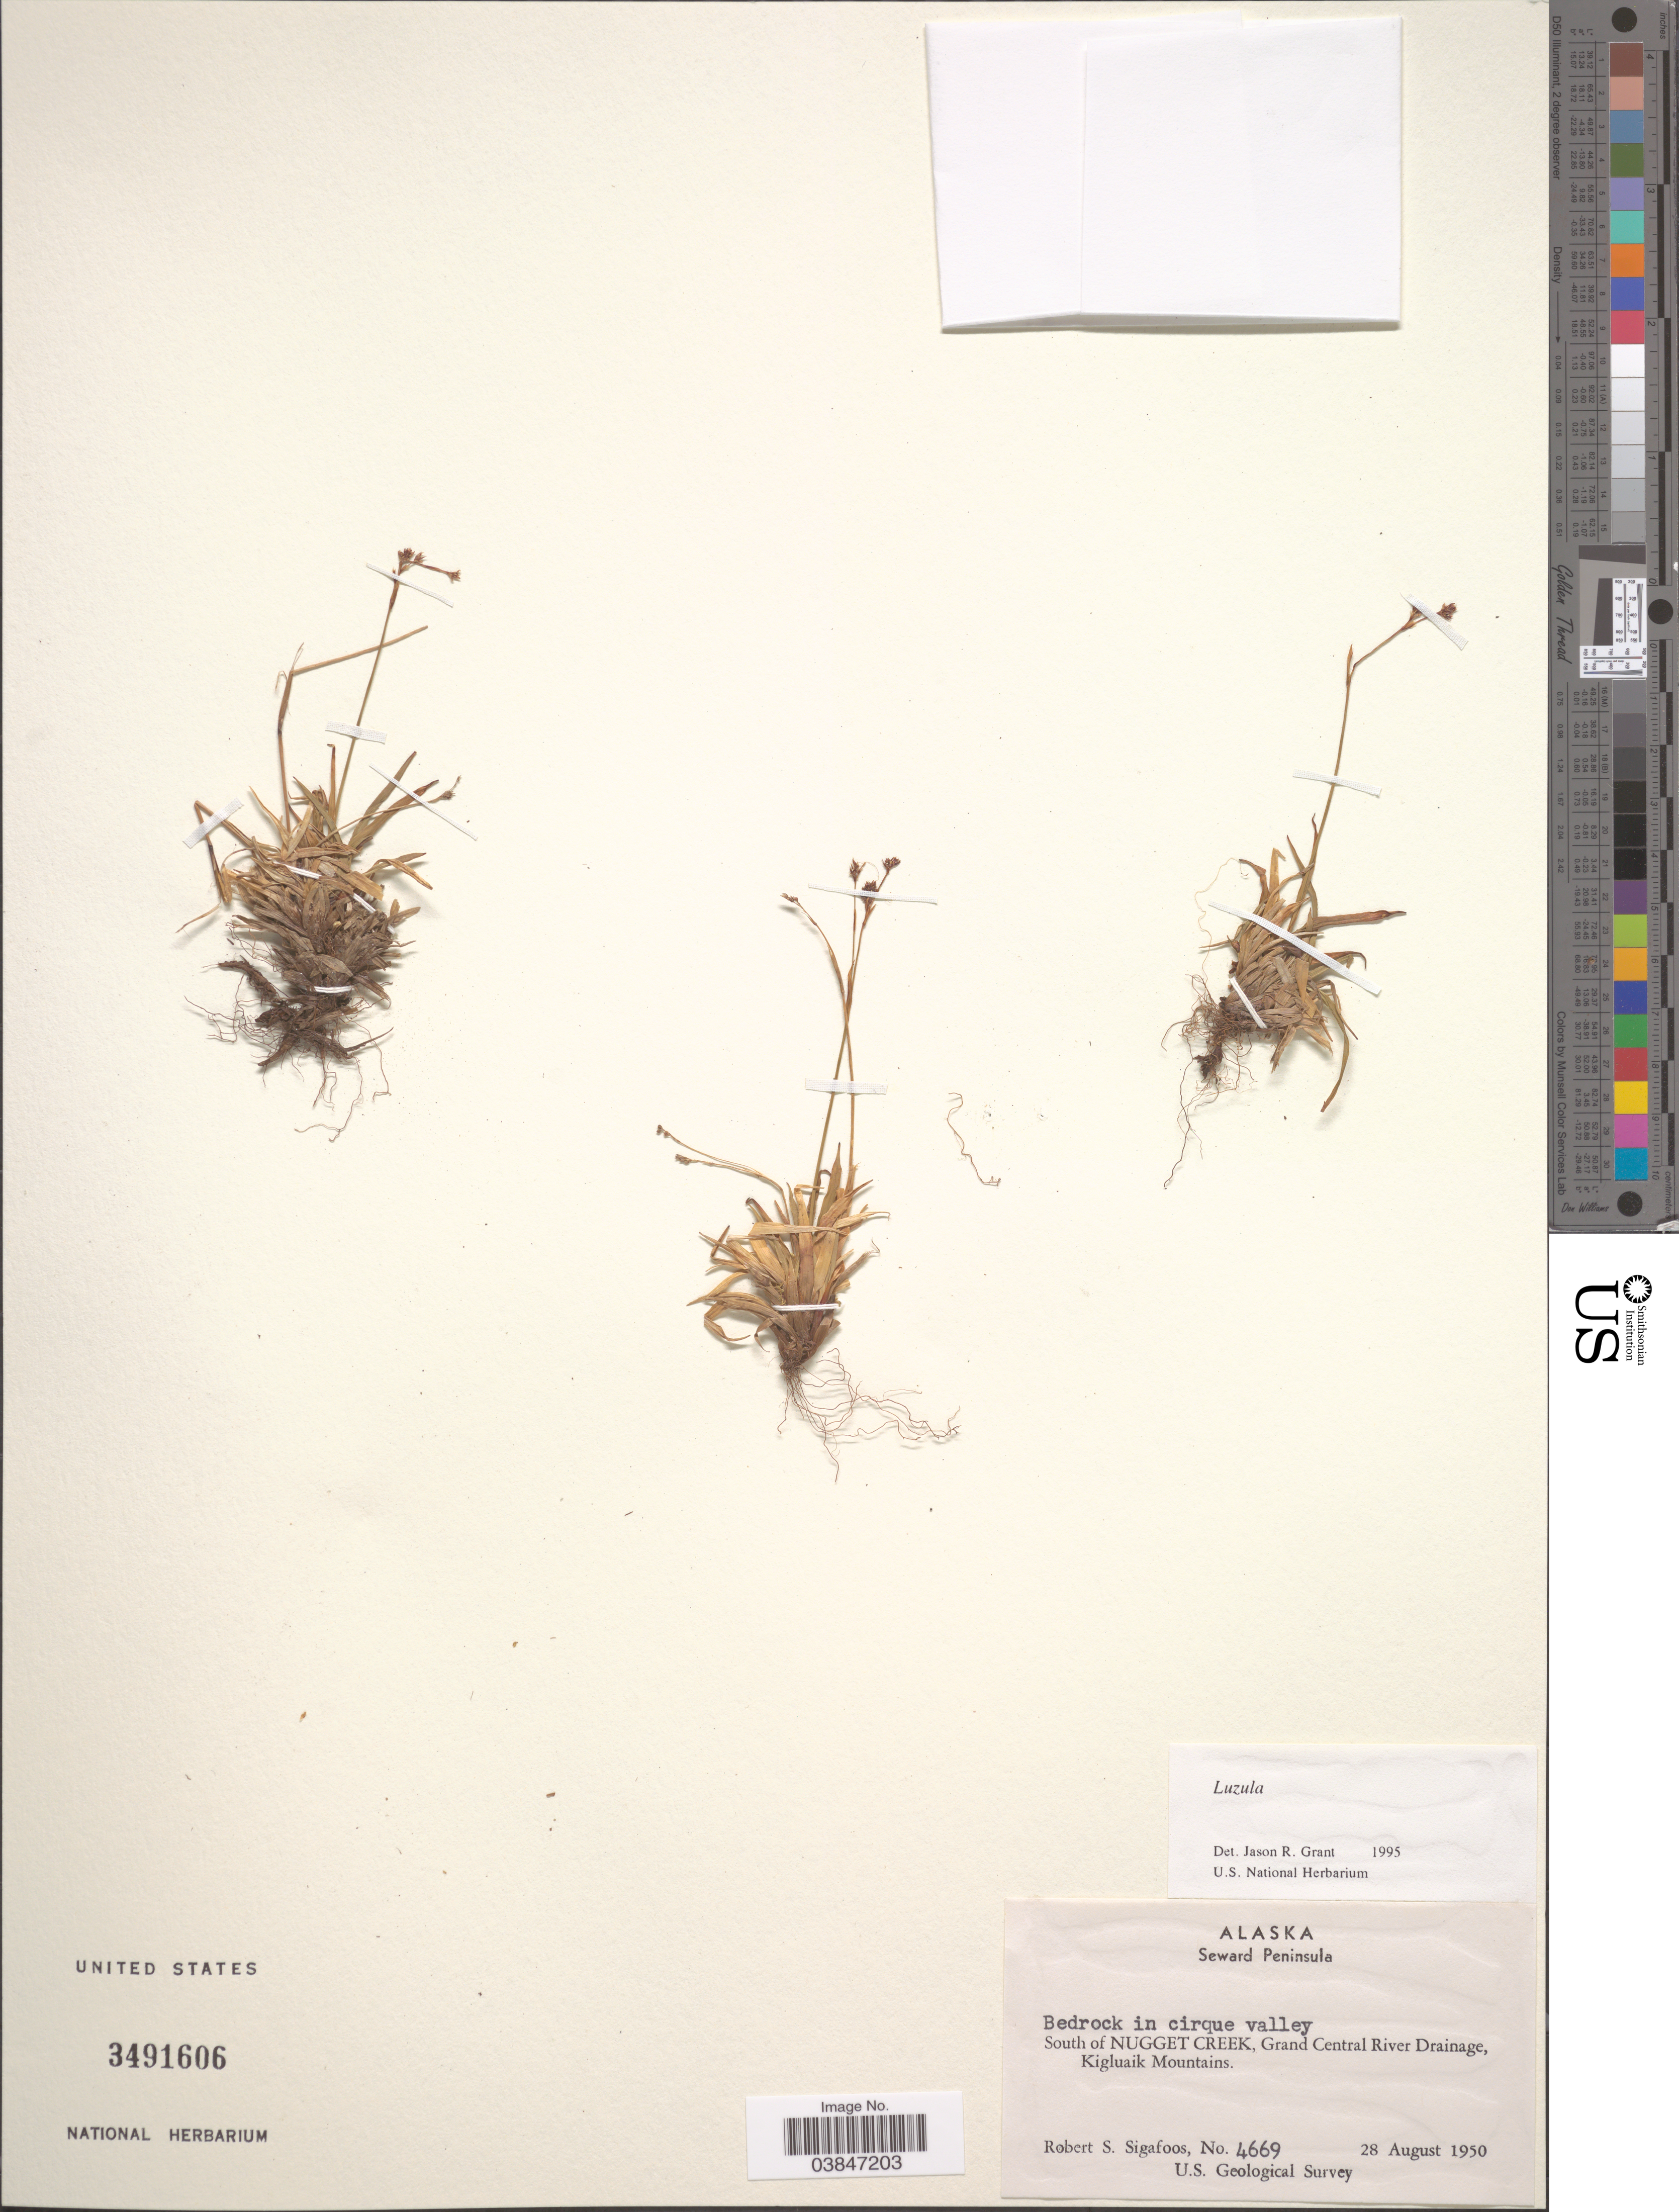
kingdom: Plantae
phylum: Tracheophyta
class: Liliopsida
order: Poales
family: Juncaceae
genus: Luzula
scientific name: Luzula sp.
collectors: R. Sigafoos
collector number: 4669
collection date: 1950-08-28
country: United States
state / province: Alaska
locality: Seward Peninsula. South of Nugget Creek, Grand Central River Drainage, Kigluaik Mountains.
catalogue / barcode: US 3491606